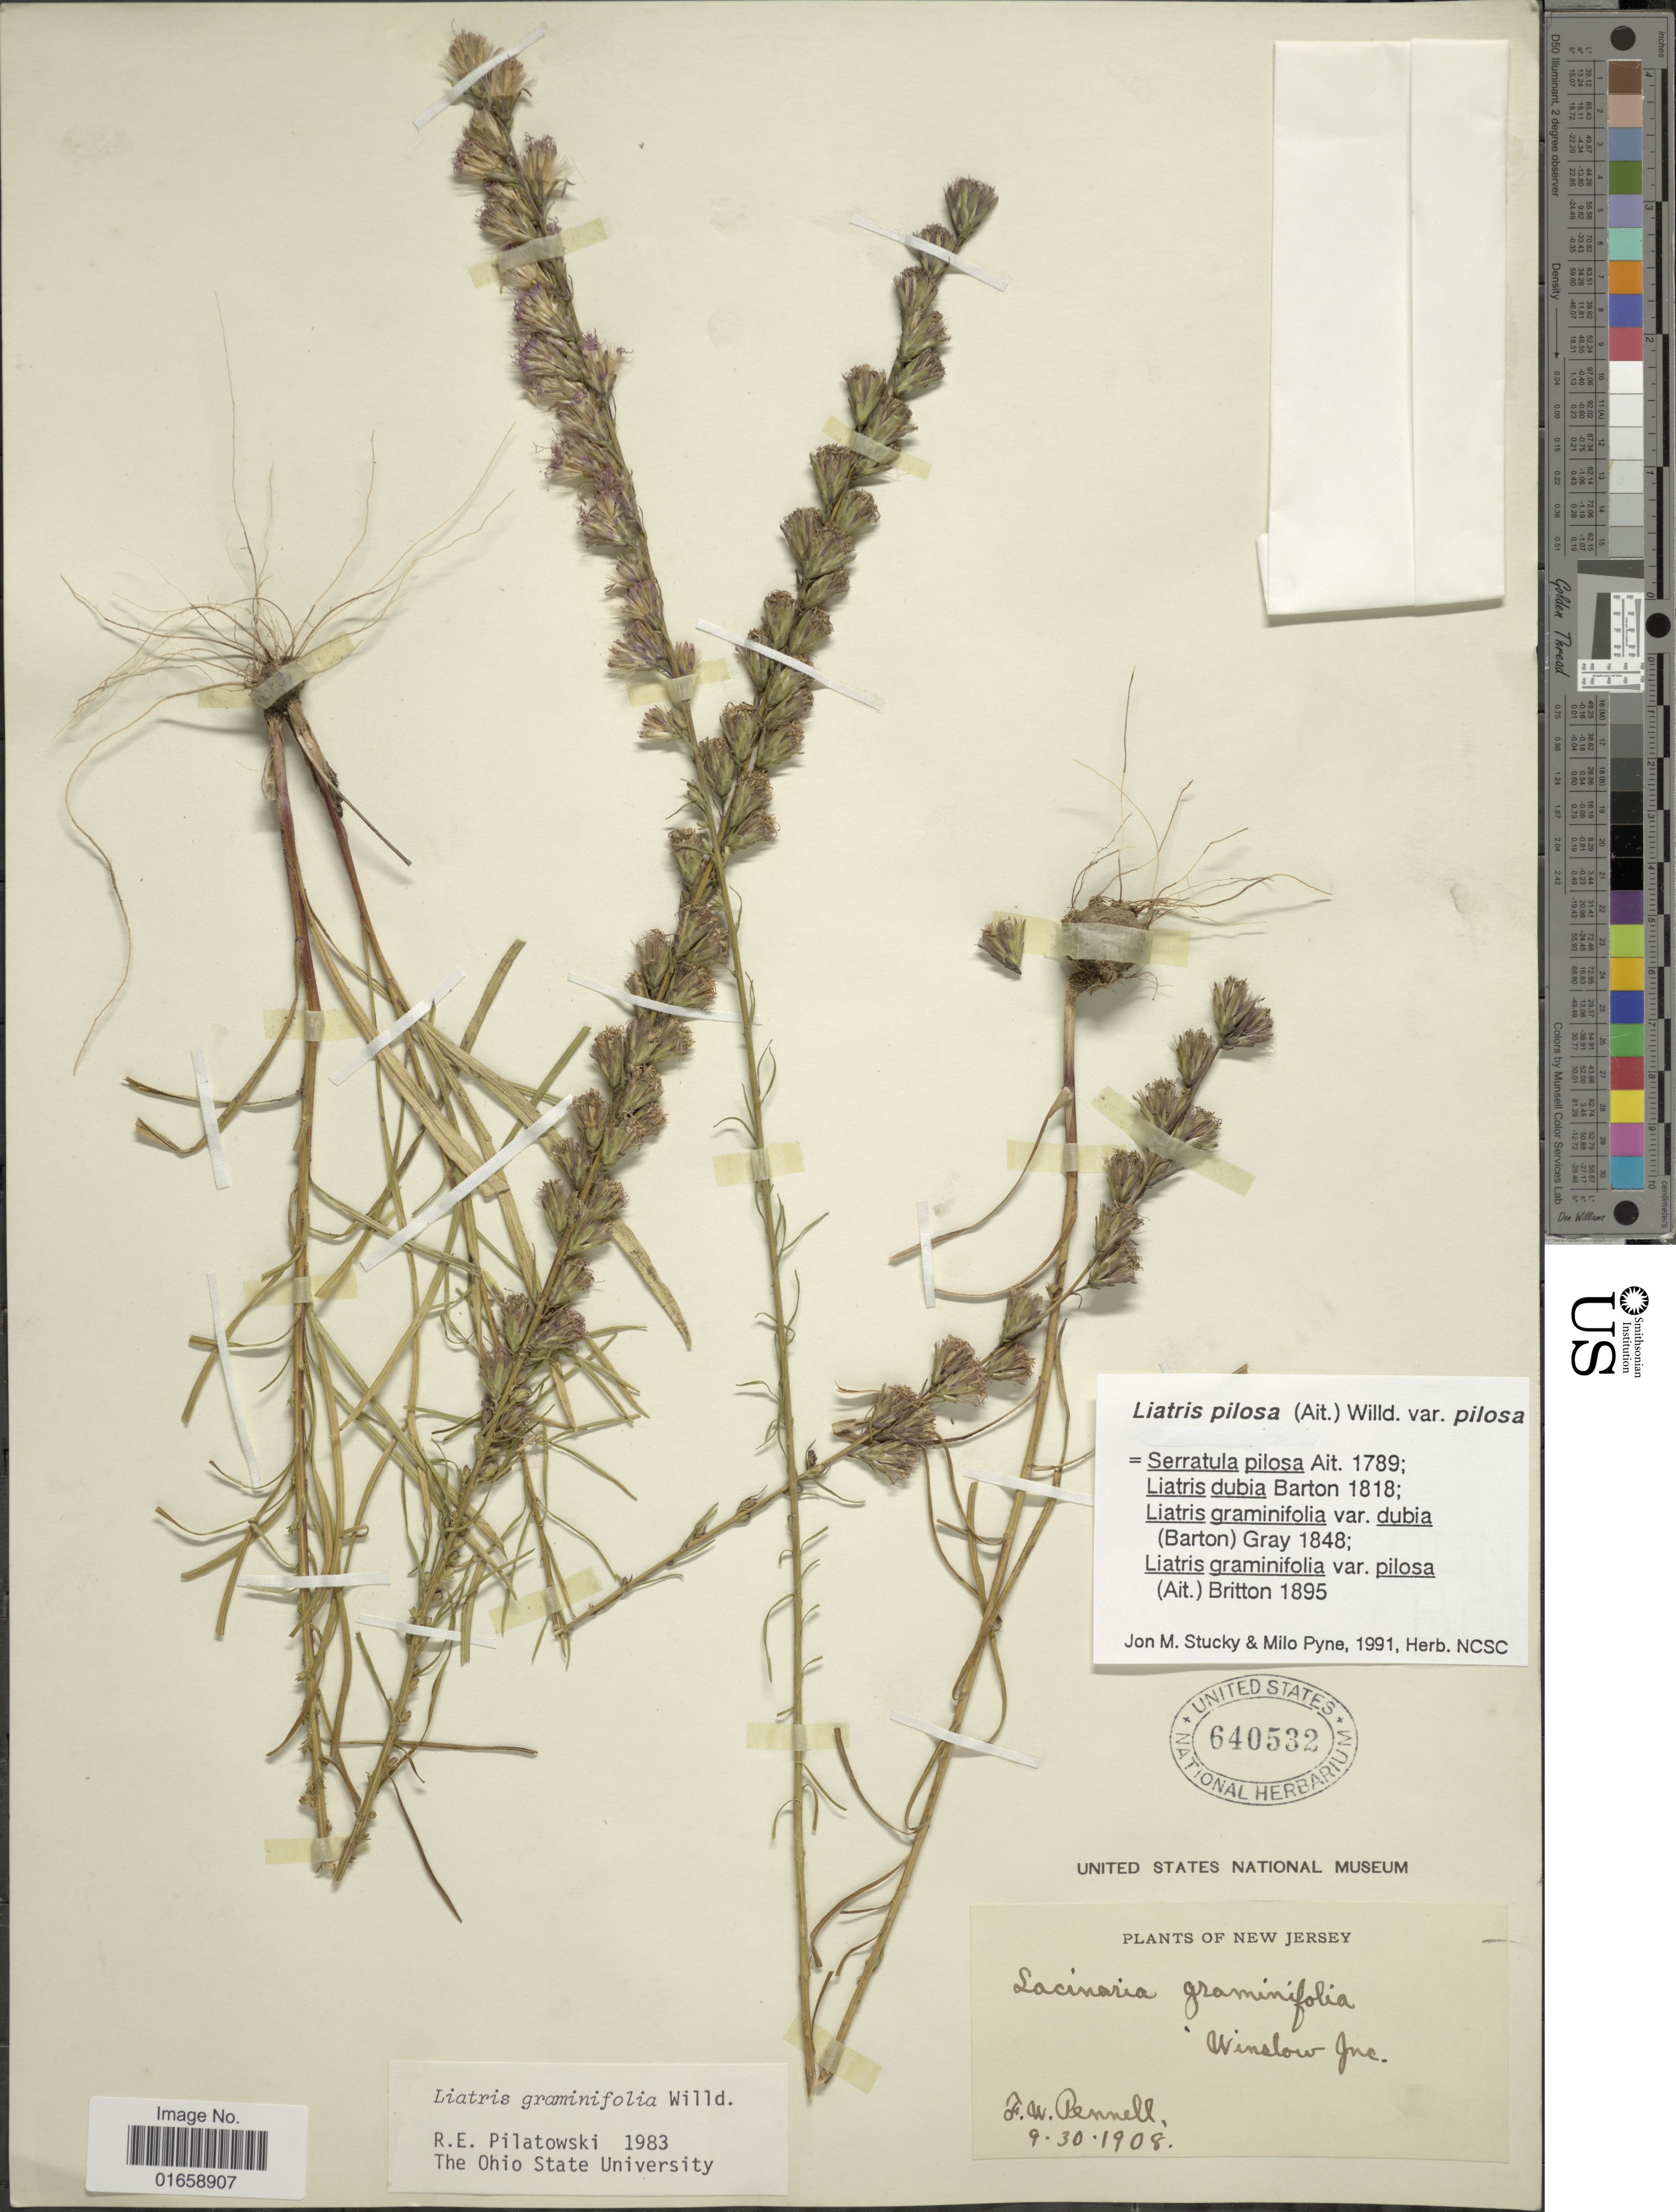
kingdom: Plantae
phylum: Tracheophyta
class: Magnoliopsida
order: Asterales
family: Asteraceae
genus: Liatris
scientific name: Liatris pilosa var. pilosa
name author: (Aiton) Willd.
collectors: F. W. Pennell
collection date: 1908-09-30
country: United States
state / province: New Jersey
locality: Winslow Jnc.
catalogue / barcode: US 640532